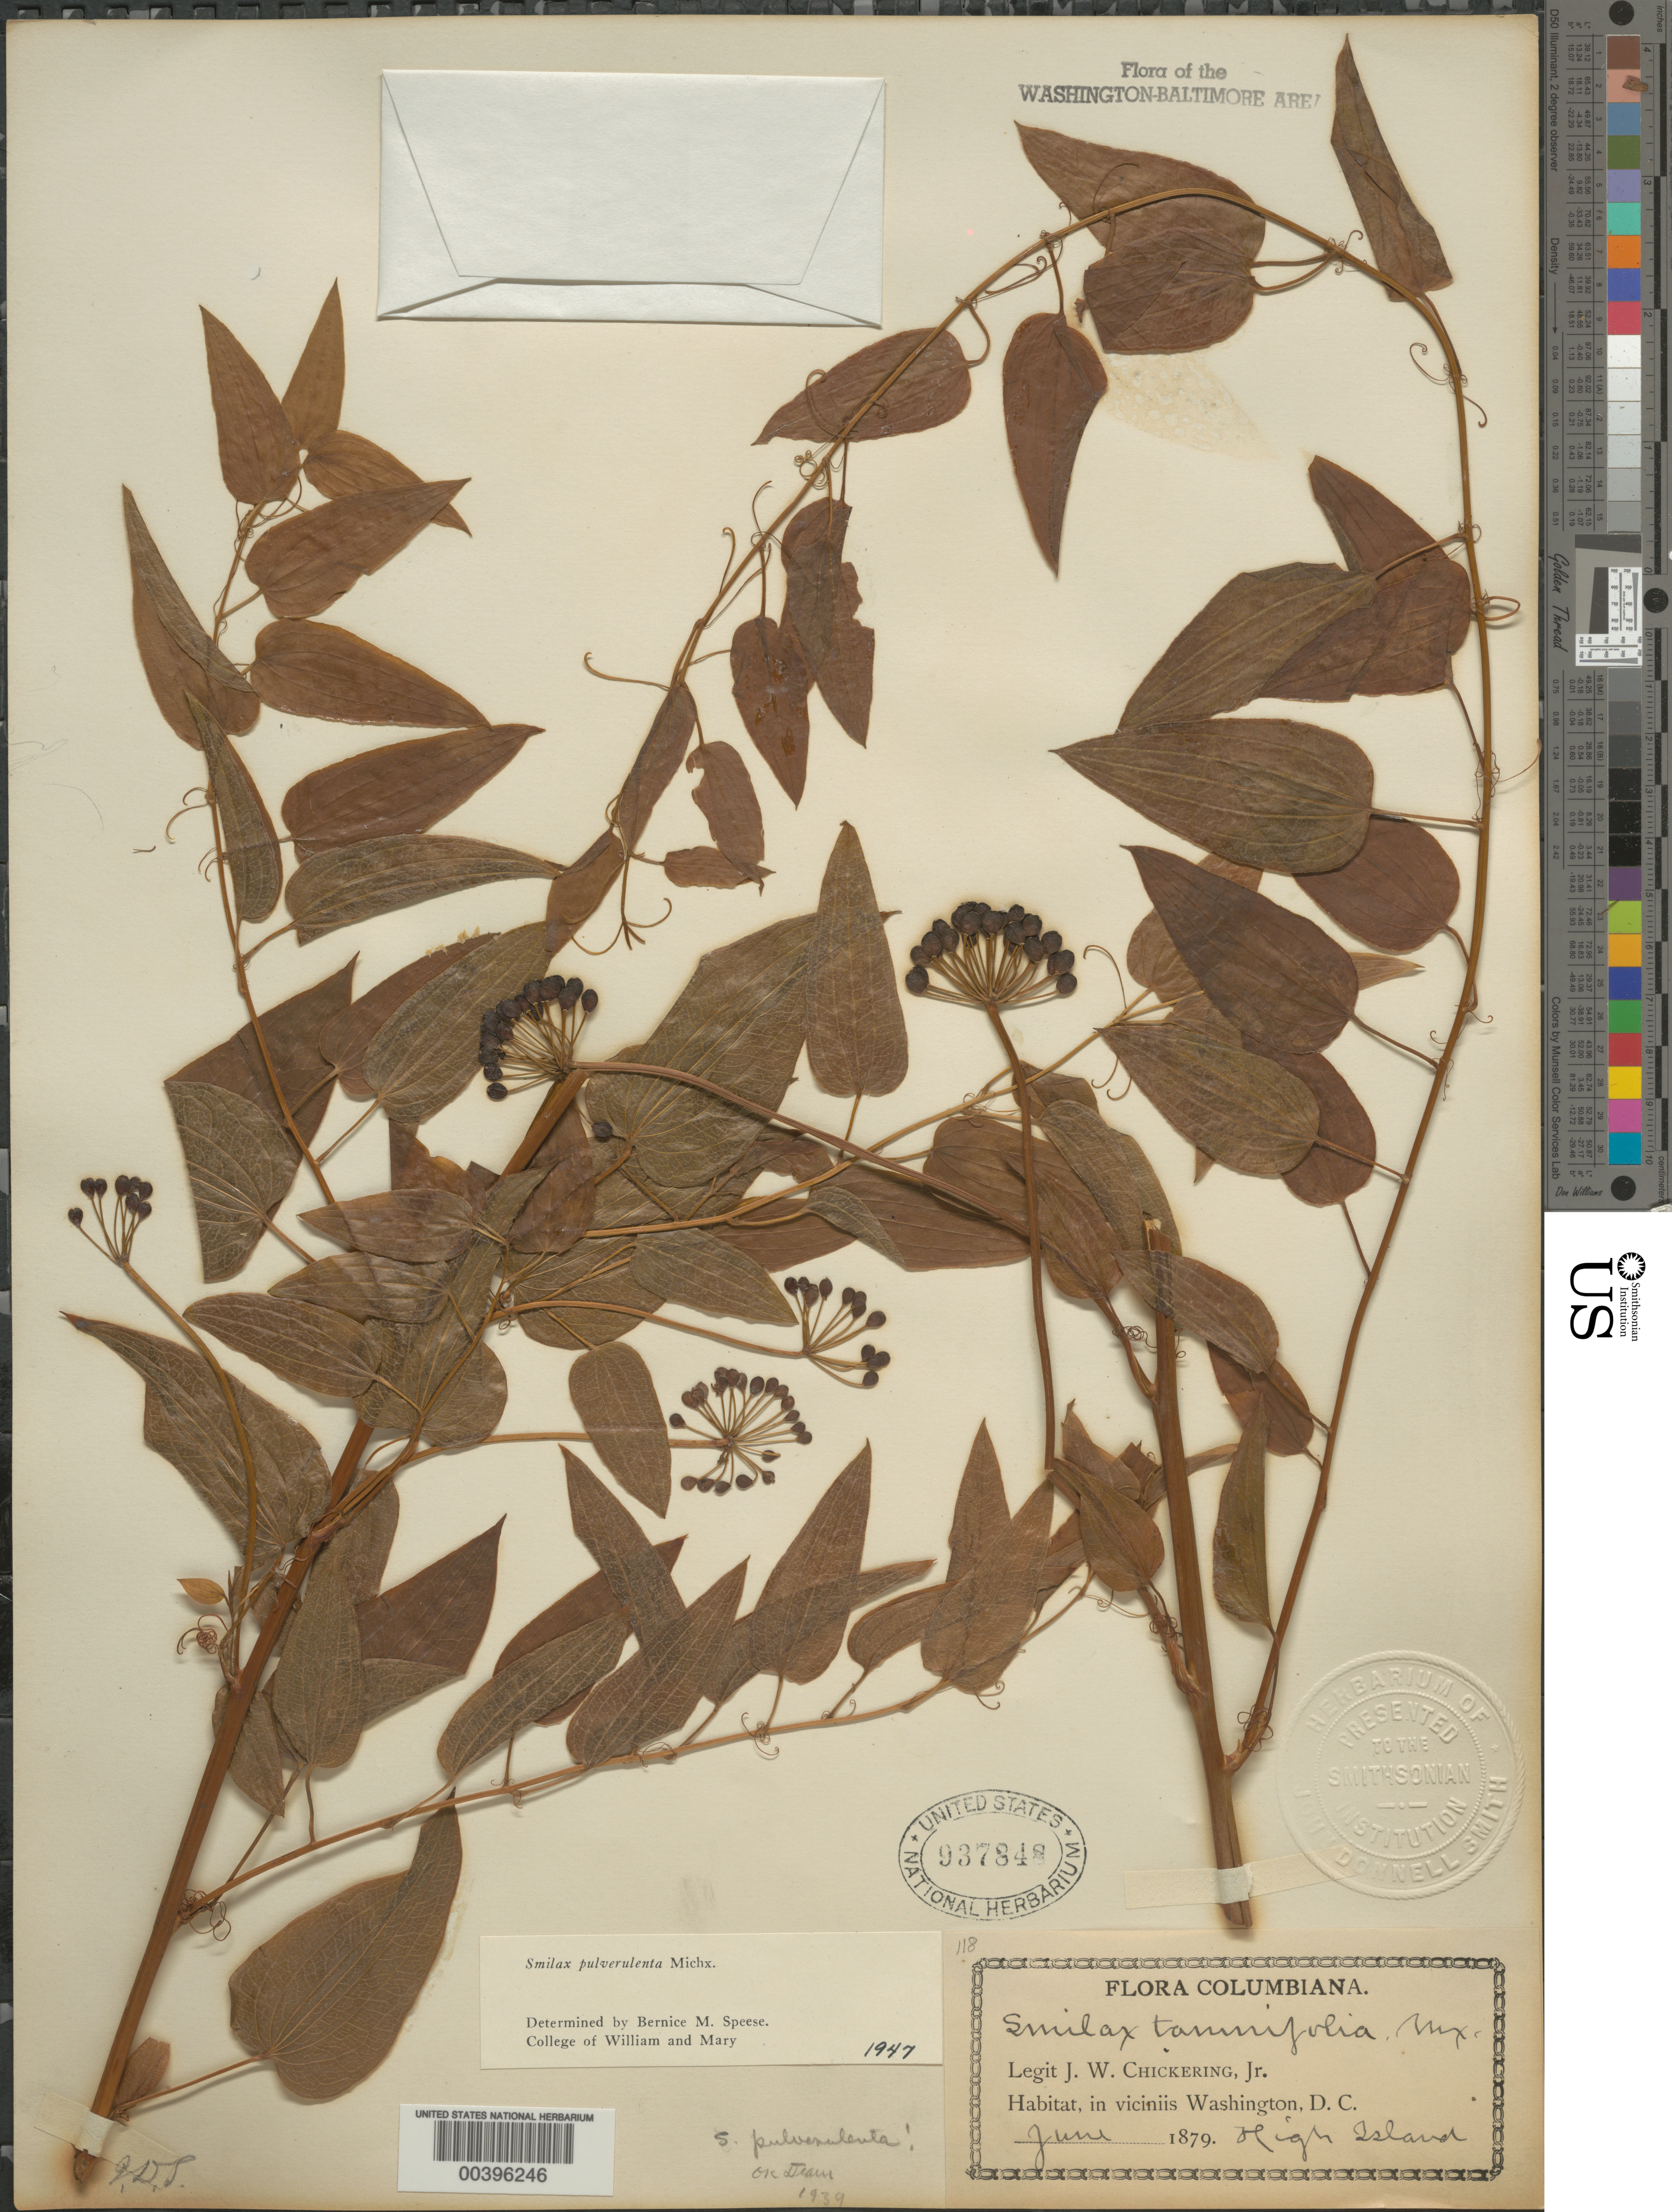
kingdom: Plantae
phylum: Tracheophyta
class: Liliopsida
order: Liliales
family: Smilacaceae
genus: Smilax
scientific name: Smilax pulverulenta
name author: Michx.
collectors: J. Chickering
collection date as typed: Jun 1879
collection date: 1879-06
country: United States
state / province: Maryland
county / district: Montgomery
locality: High Island C. & O. Canal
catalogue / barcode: US 937848